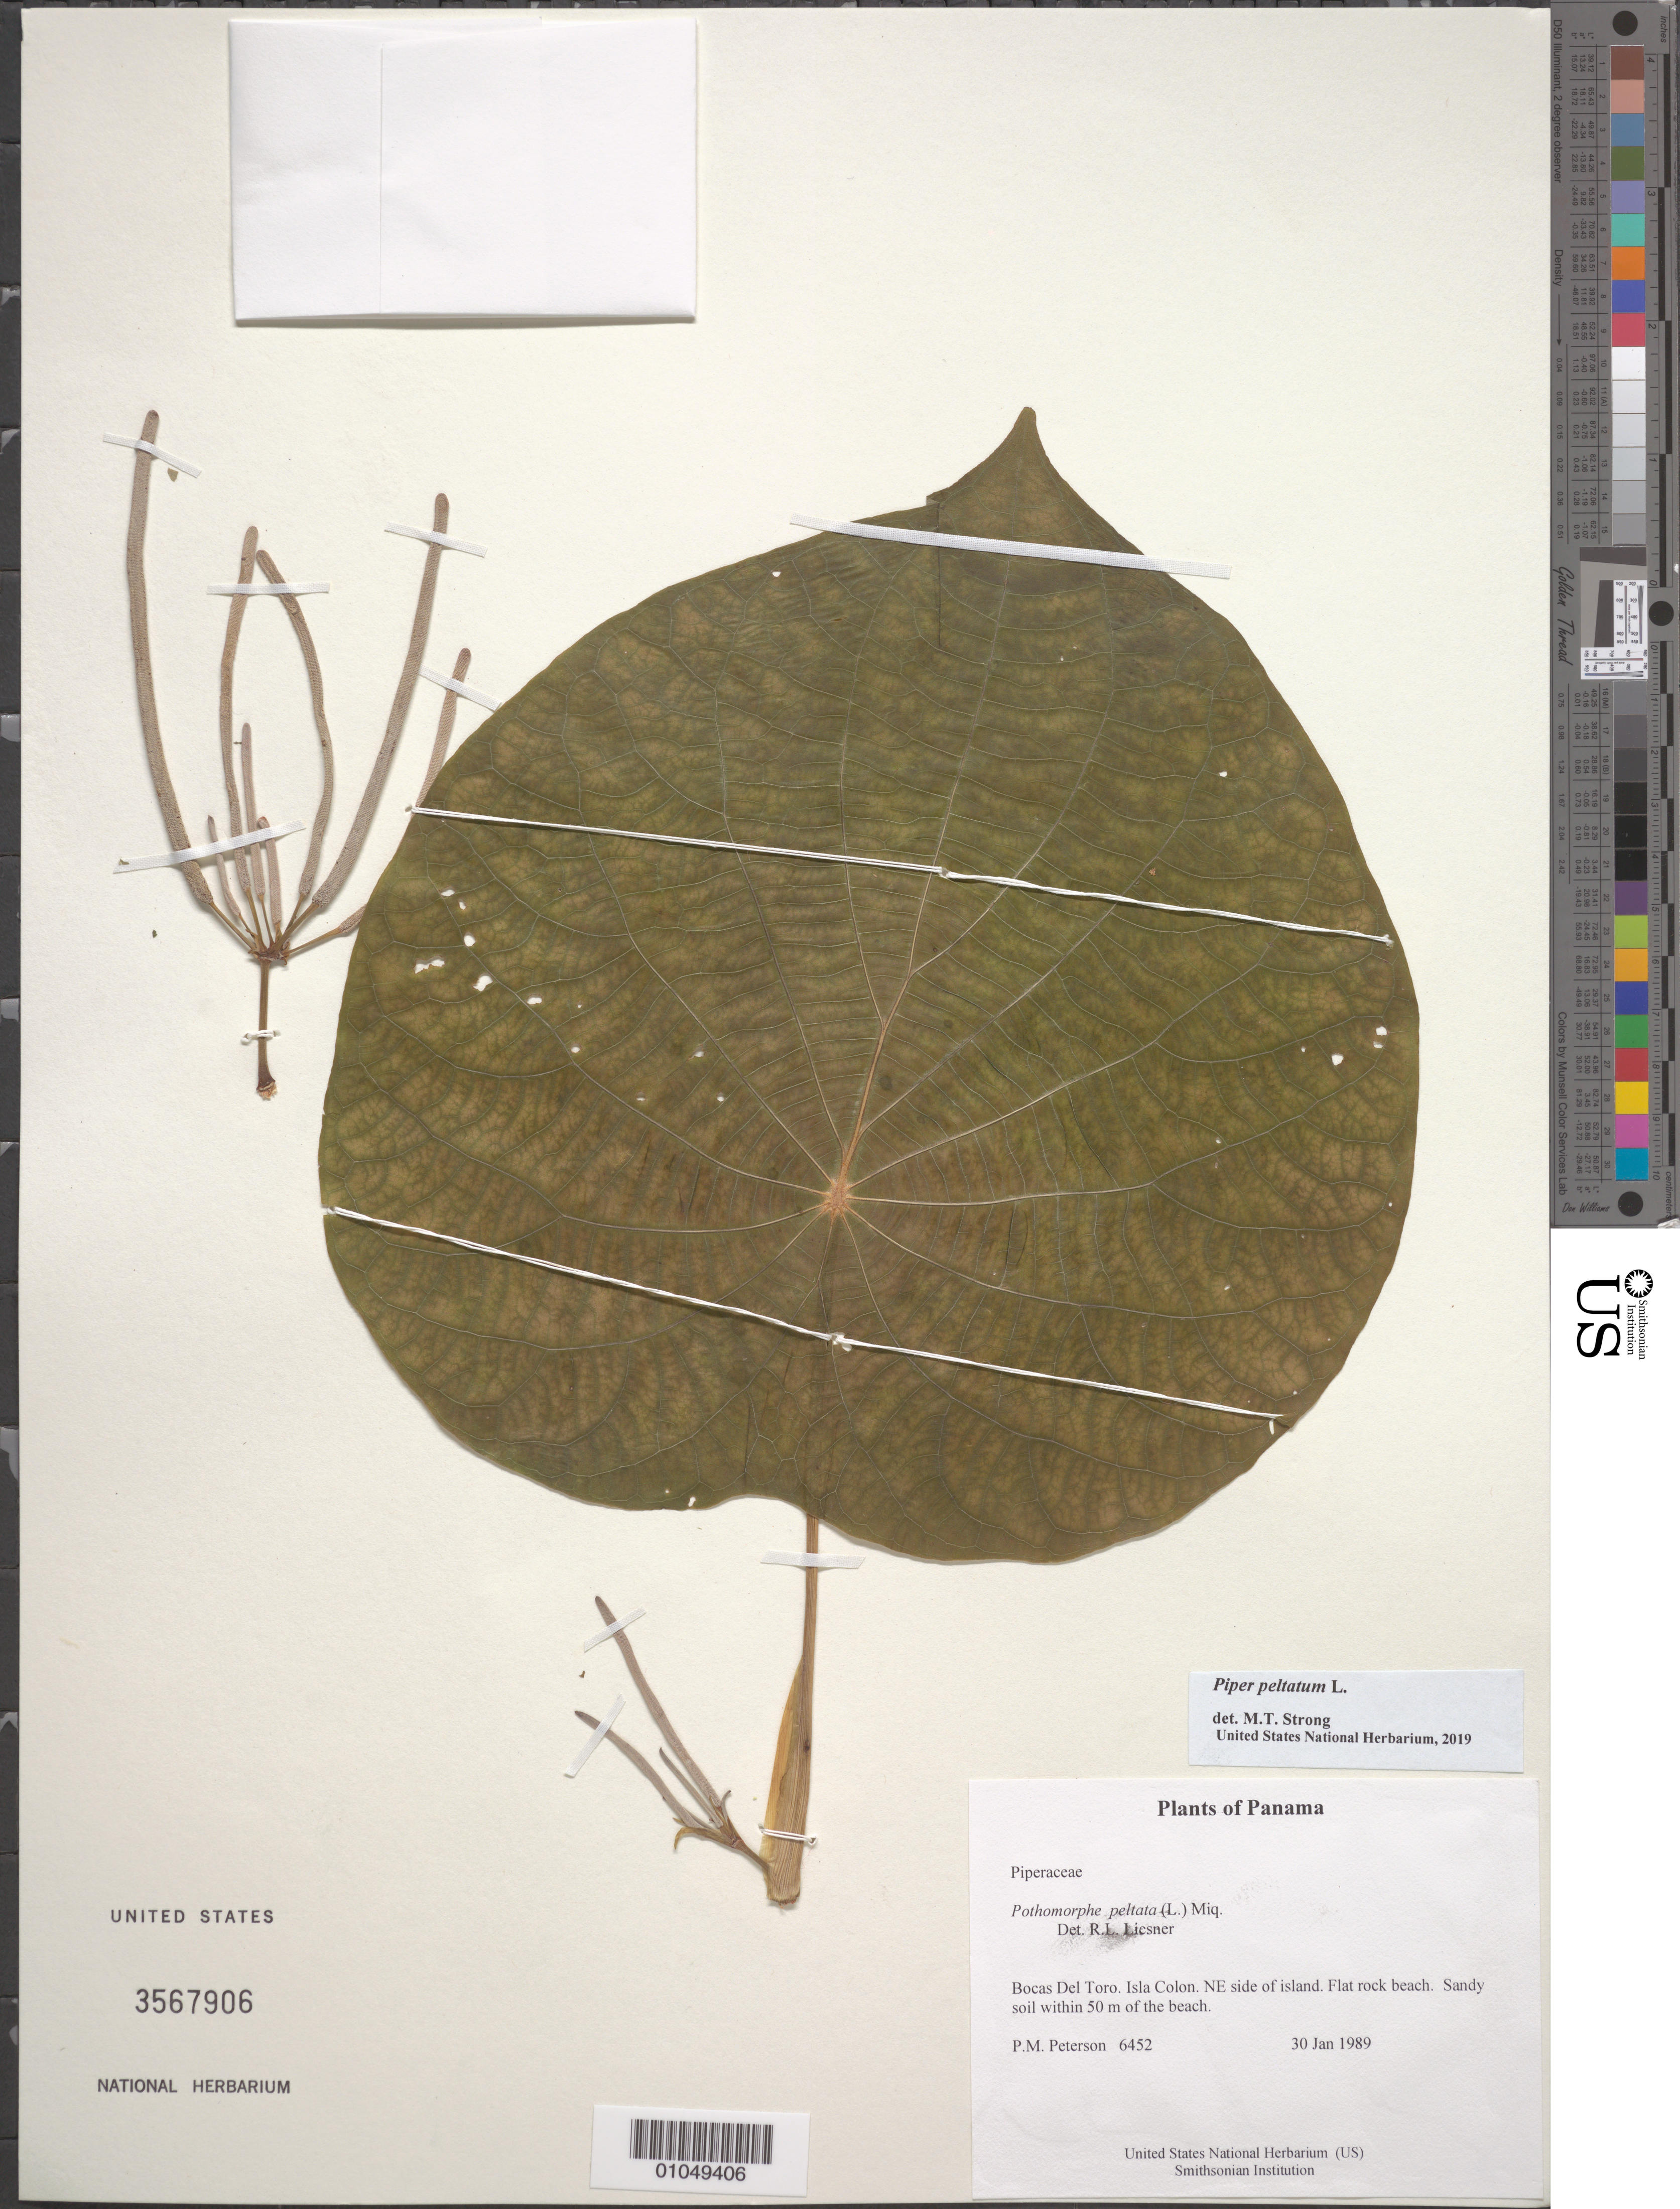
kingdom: Plantae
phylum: Tracheophyta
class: Magnoliopsida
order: Piperales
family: Piperaceae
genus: Piper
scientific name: Piper peltatum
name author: L.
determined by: Strong, Mark T., (BOT), Smithsonian Institution - National Museum of Natural History (UNITED STATES)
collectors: P. M. Peterson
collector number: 06452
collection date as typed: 30 Jan 1989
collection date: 1989-01-30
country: Panama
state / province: Bocas del Toro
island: Colón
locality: NE side of island.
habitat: Flat rock beach. Sandy soil within 50 m of the beach.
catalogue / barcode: US 3567906